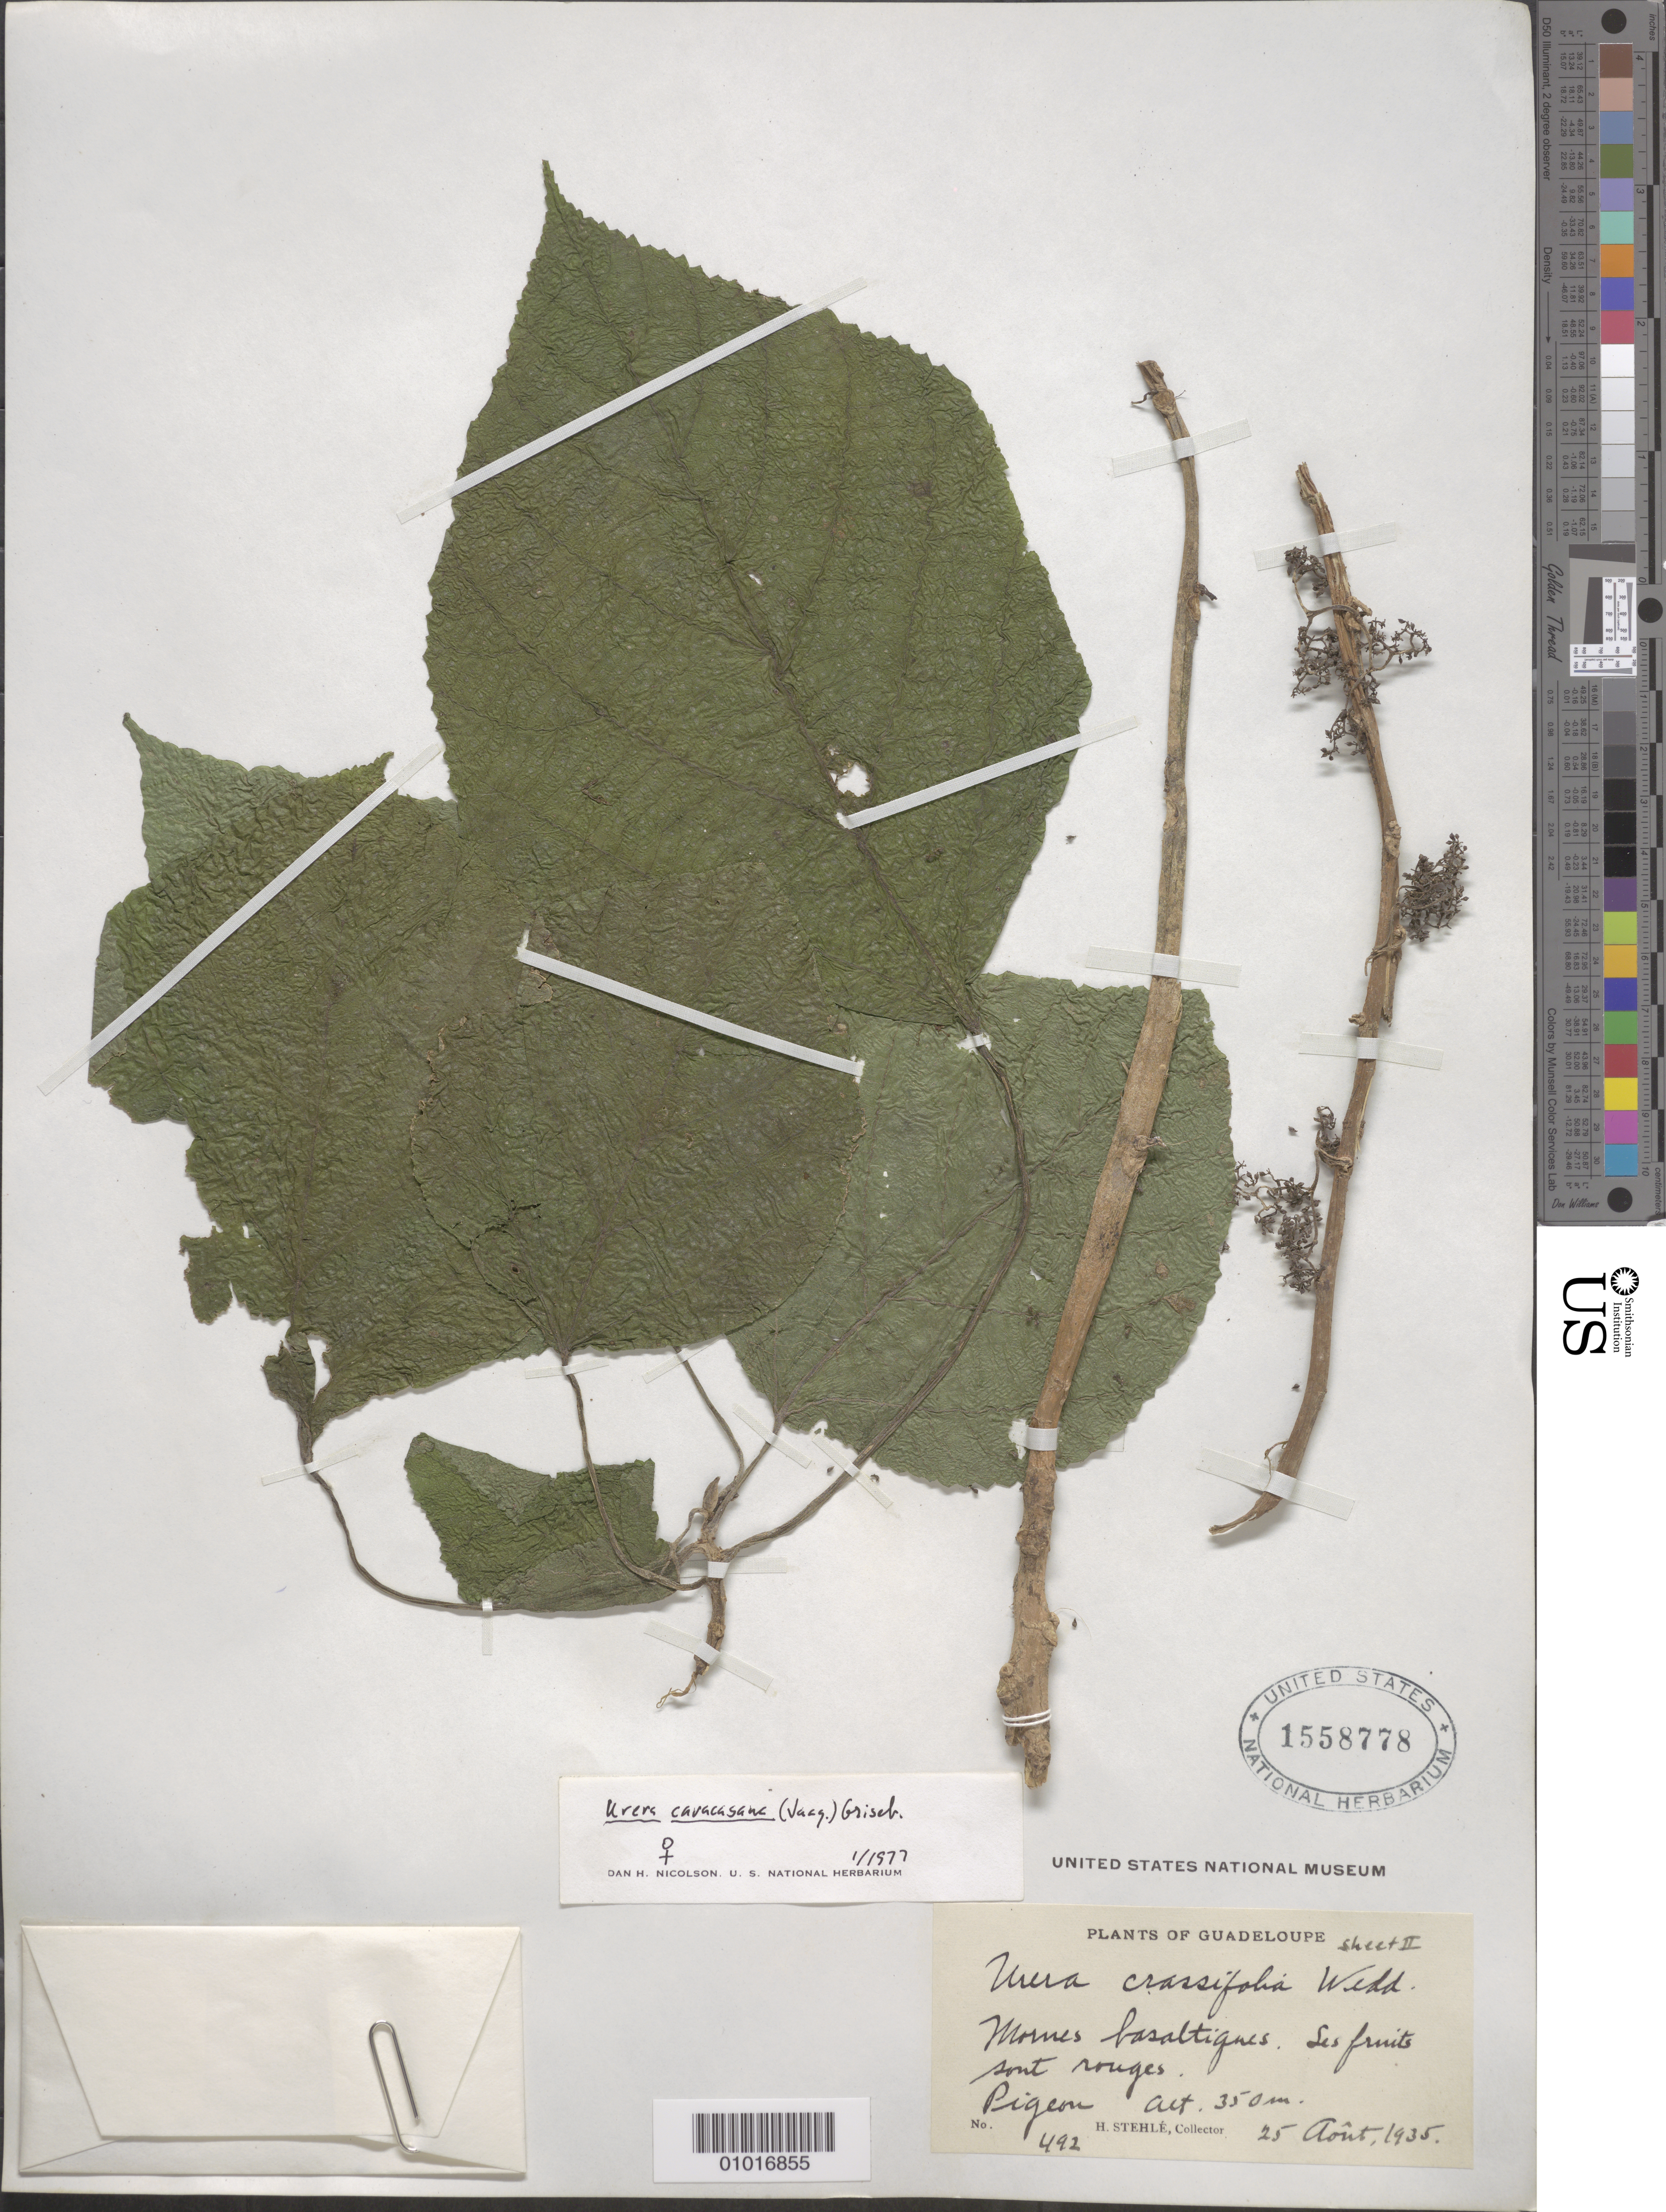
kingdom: Plantae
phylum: Tracheophyta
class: Magnoliopsida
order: Rosales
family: Urticaceae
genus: Urera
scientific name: Urera caracasana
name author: (Jacq.) Gaudich. ex Griseb.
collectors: H. Stehlé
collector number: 492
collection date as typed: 25 Aug 1935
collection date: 1935-08-25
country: Guadeloupe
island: Basse Terre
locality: Pigeon Island.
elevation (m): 350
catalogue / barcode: US 1558778